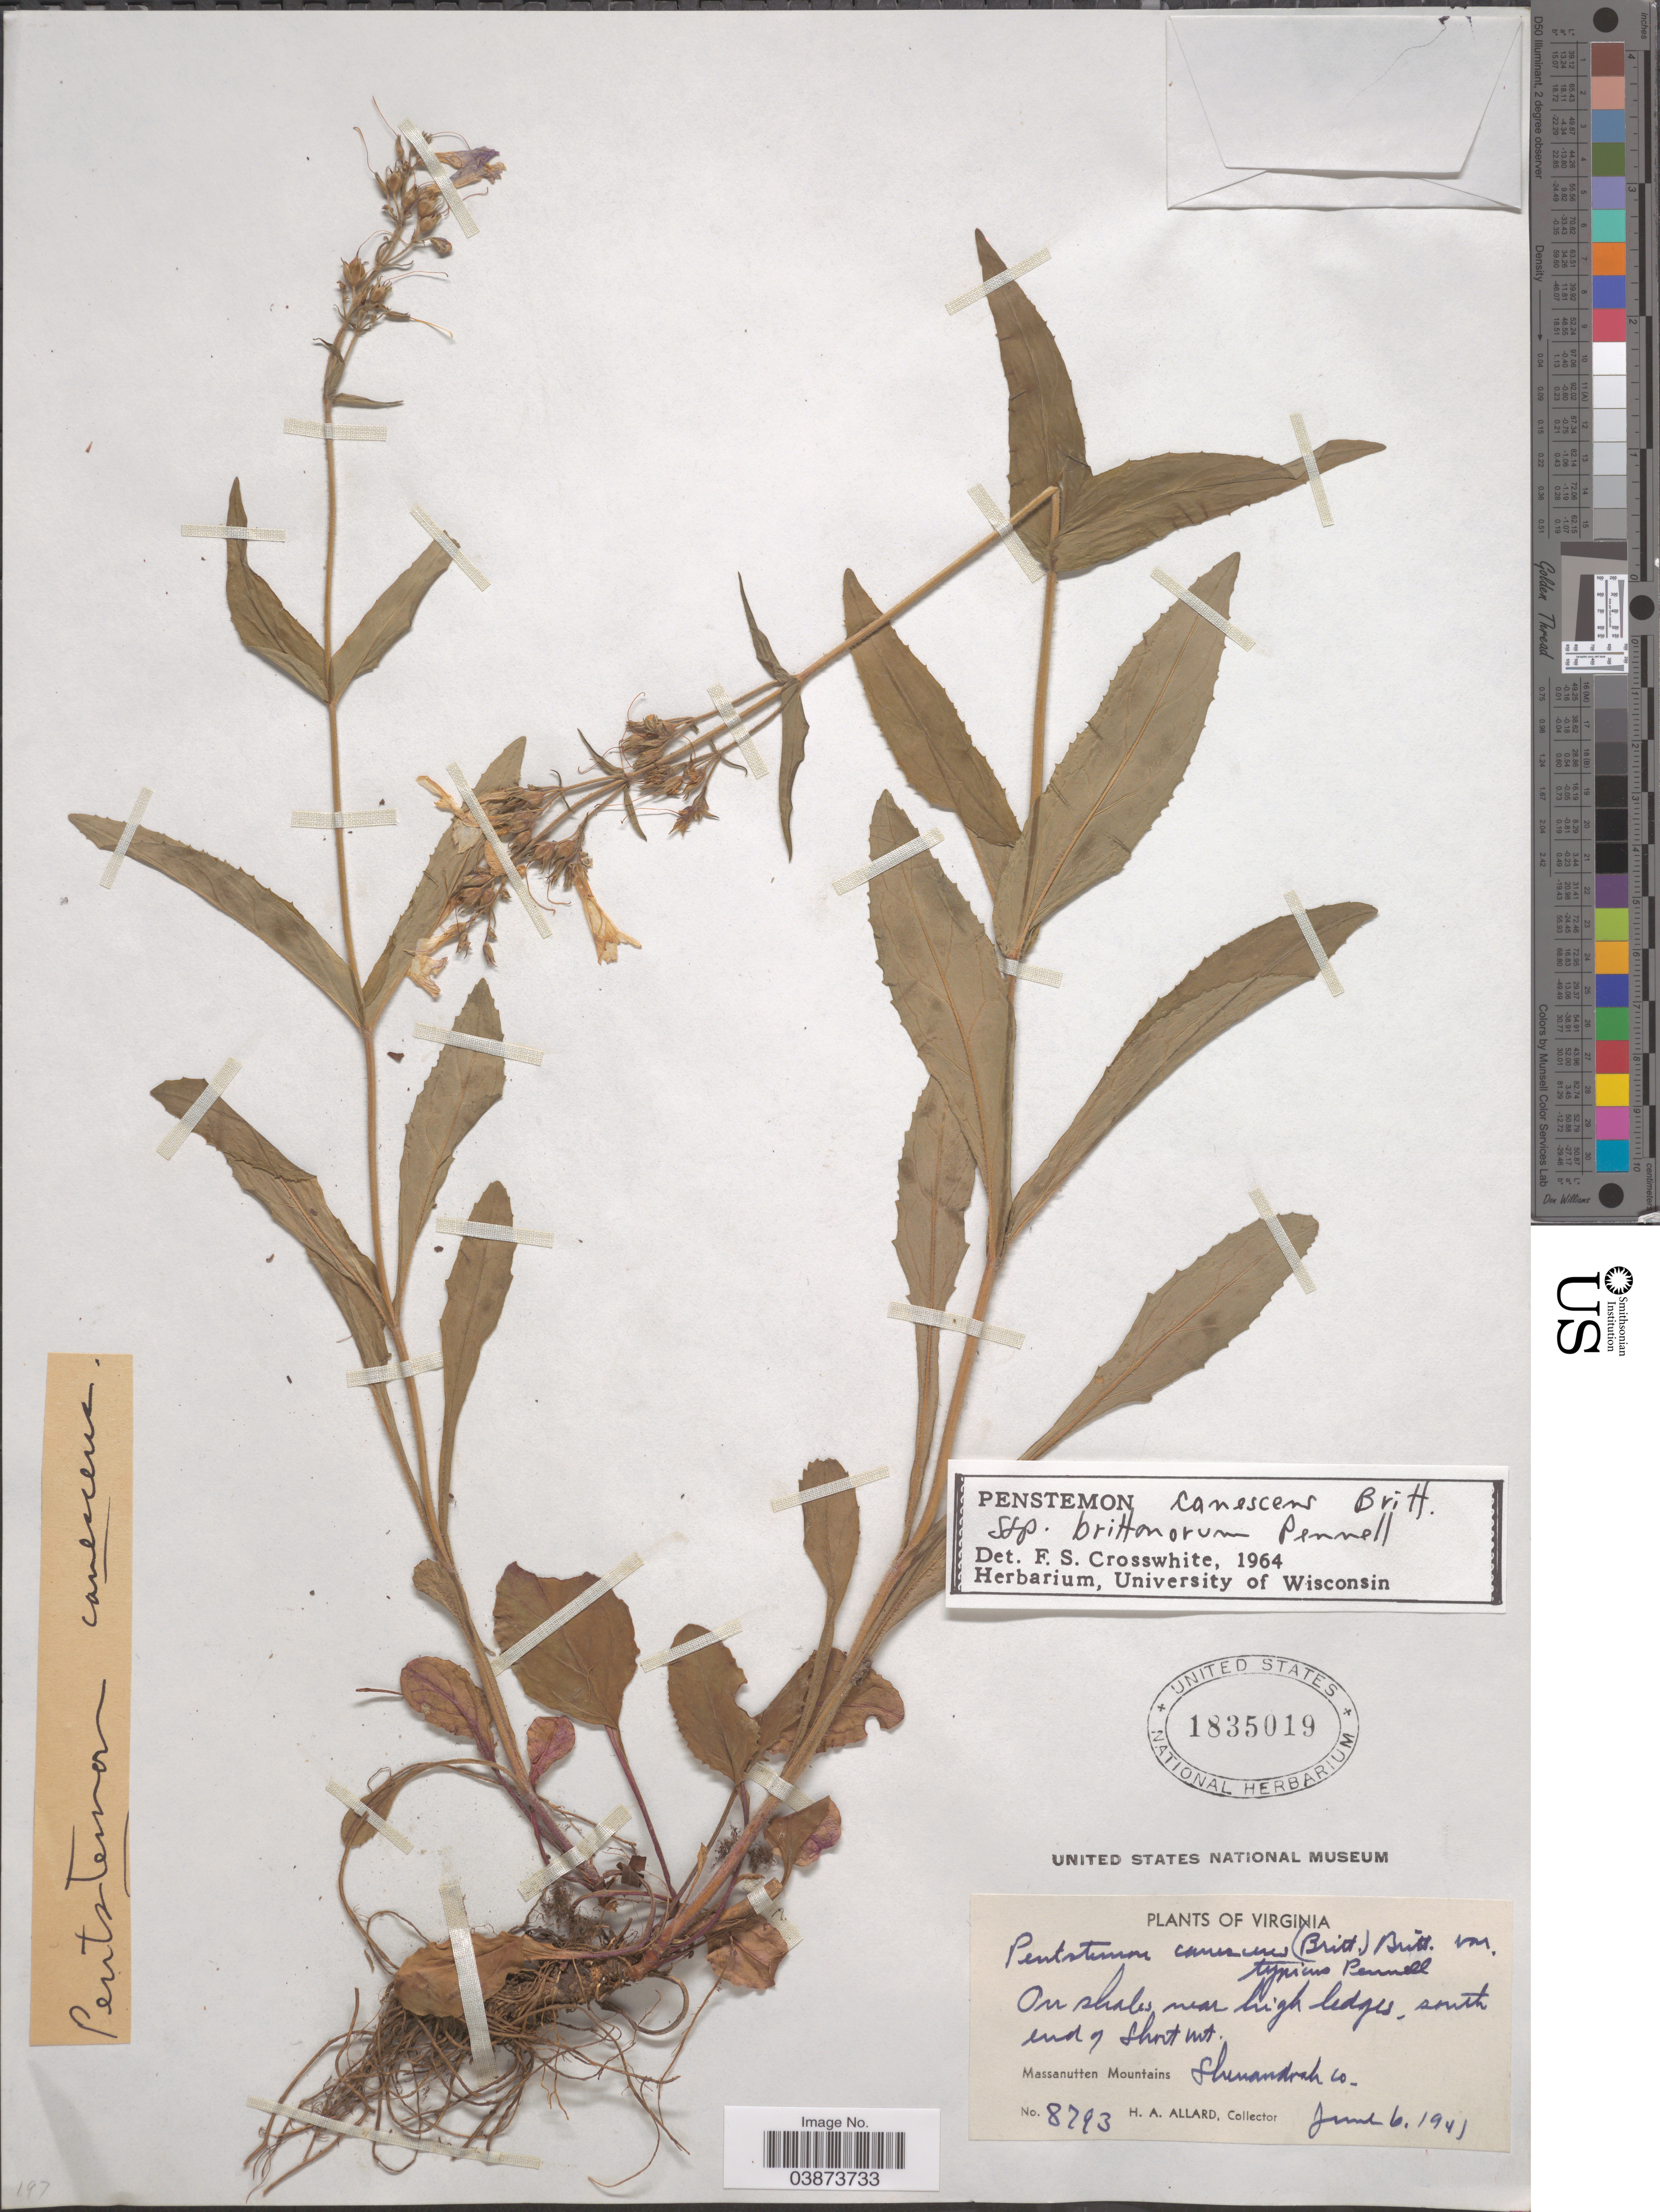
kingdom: Plantae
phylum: Tracheophyta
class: Magnoliopsida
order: Lamiales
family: Plantaginaceae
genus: Penstemon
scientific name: Penstemon brittoniorum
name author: Pennell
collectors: H. A. Allard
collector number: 8793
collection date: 1941-06-06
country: United States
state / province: Virginia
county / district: Shenandoah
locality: On shales near high ledges, south end of Short Mt. Massanutten Mountains. Shenandoah Co.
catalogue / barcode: US 1835019